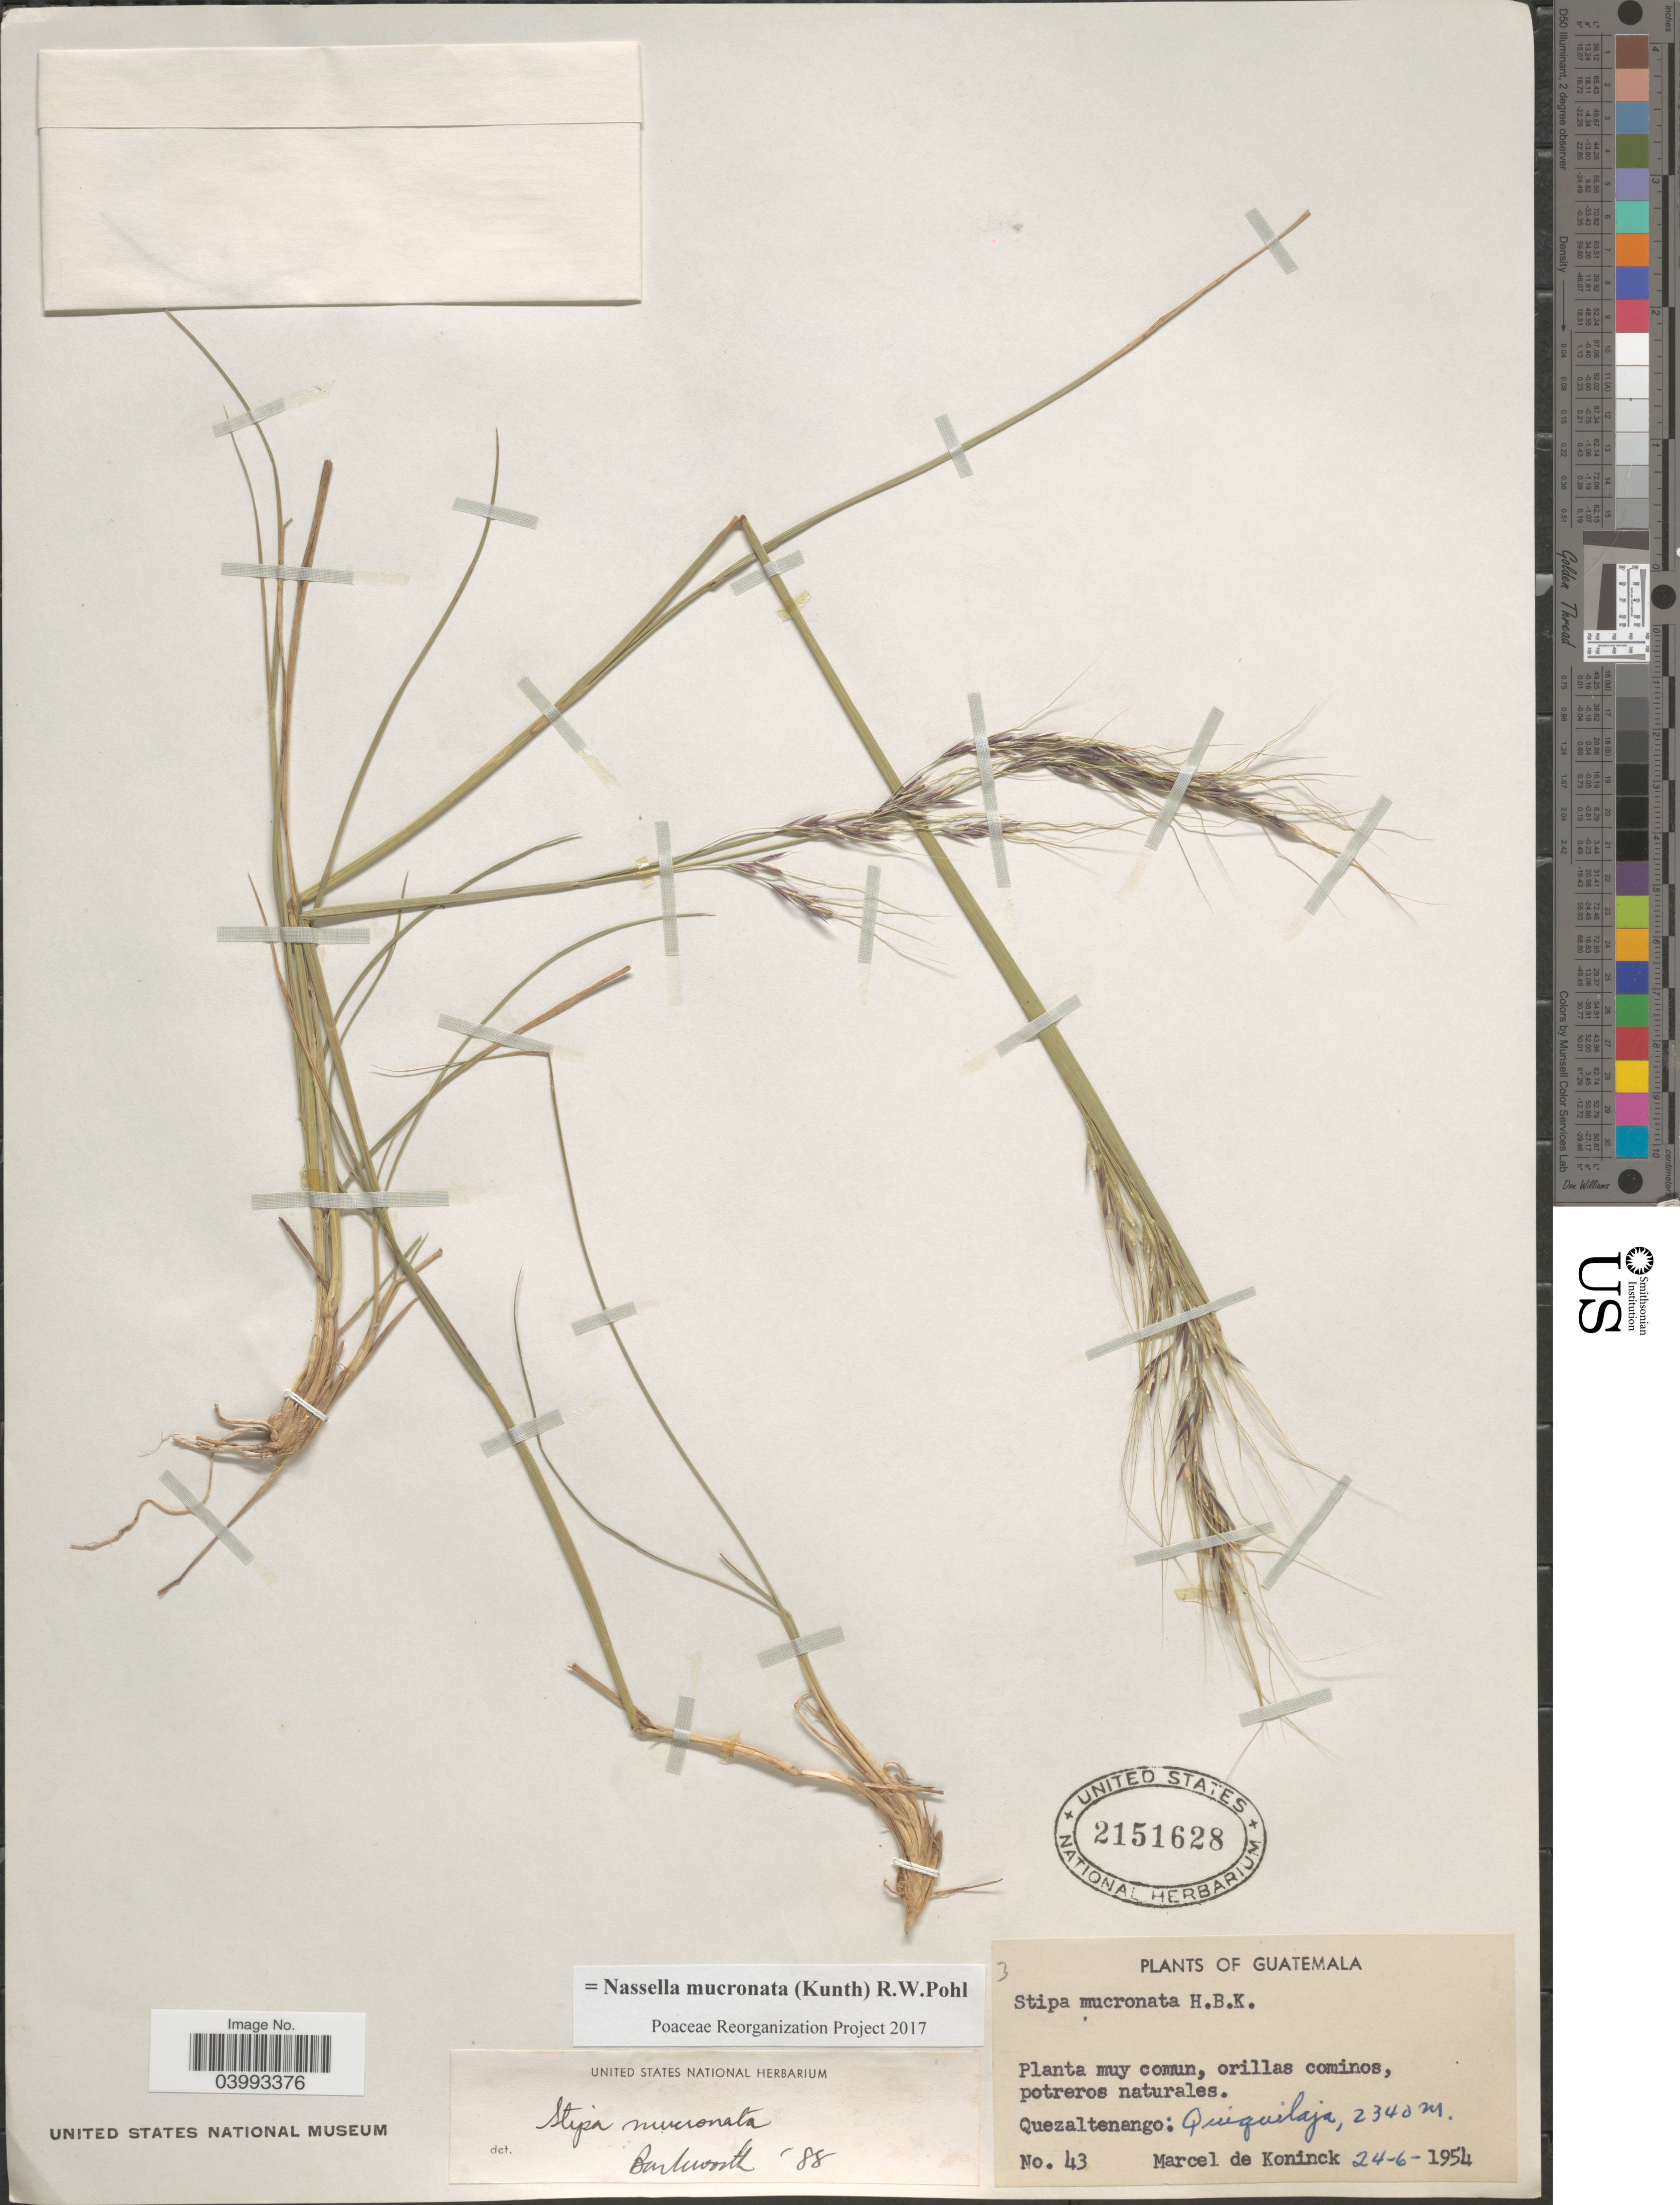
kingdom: Plantae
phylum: Tracheophyta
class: Liliopsida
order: Poales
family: Poaceae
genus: Nassella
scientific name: Nassella mucronata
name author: (Kunth) R.W. Pohl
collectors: M. Koninck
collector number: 43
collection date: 1954-06-24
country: Guatemala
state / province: Quetzaltenango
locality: Quiquibaja.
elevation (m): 2340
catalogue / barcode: US 2151628